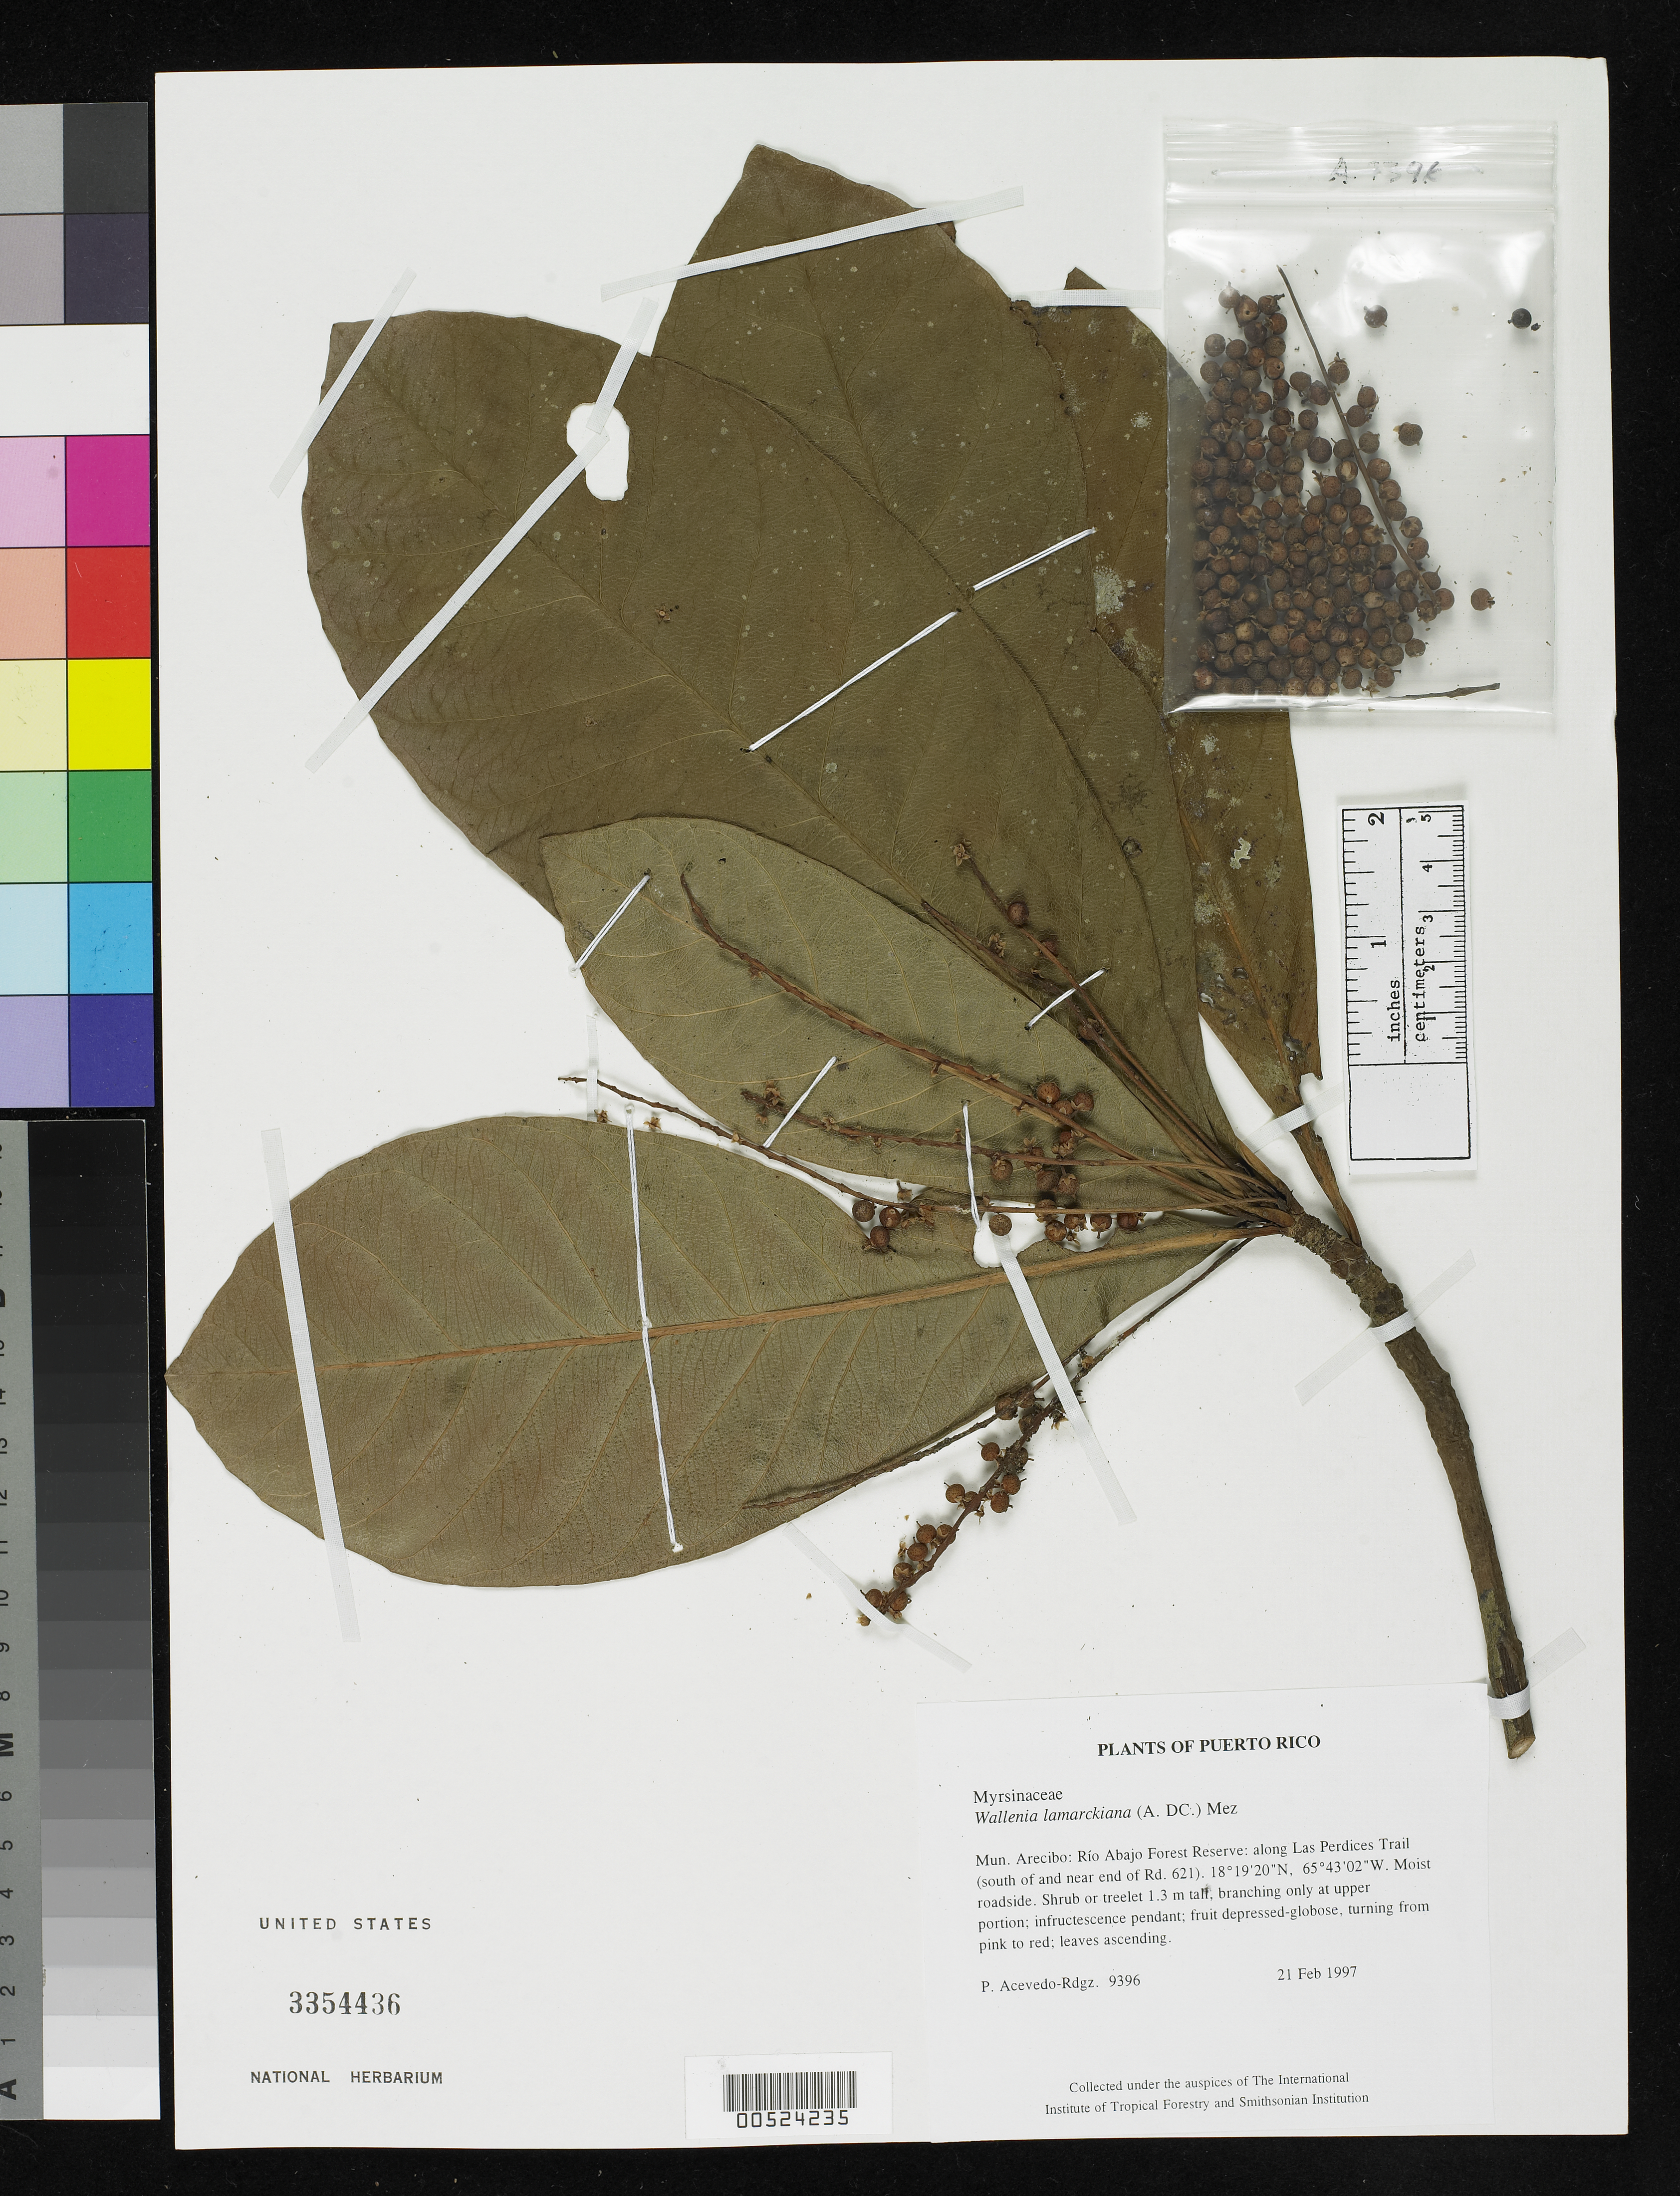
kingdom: Plantae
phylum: Tracheophyta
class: Magnoliopsida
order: Ericales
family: Primulaceae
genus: Wallenia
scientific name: Wallenia lamarckiana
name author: (A. DC.) Mez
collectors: P. Acevedo-Rodr.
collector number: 9396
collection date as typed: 21 Feb 1997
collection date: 1997-02-21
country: Puerto Rico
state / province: Arecibo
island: Puerto Rico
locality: Arecibo; Río Abajo Forest Reserve: along Las Perdices Trail (south of and near end of Rd. 621).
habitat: Moist roadside.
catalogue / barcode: US 3354436